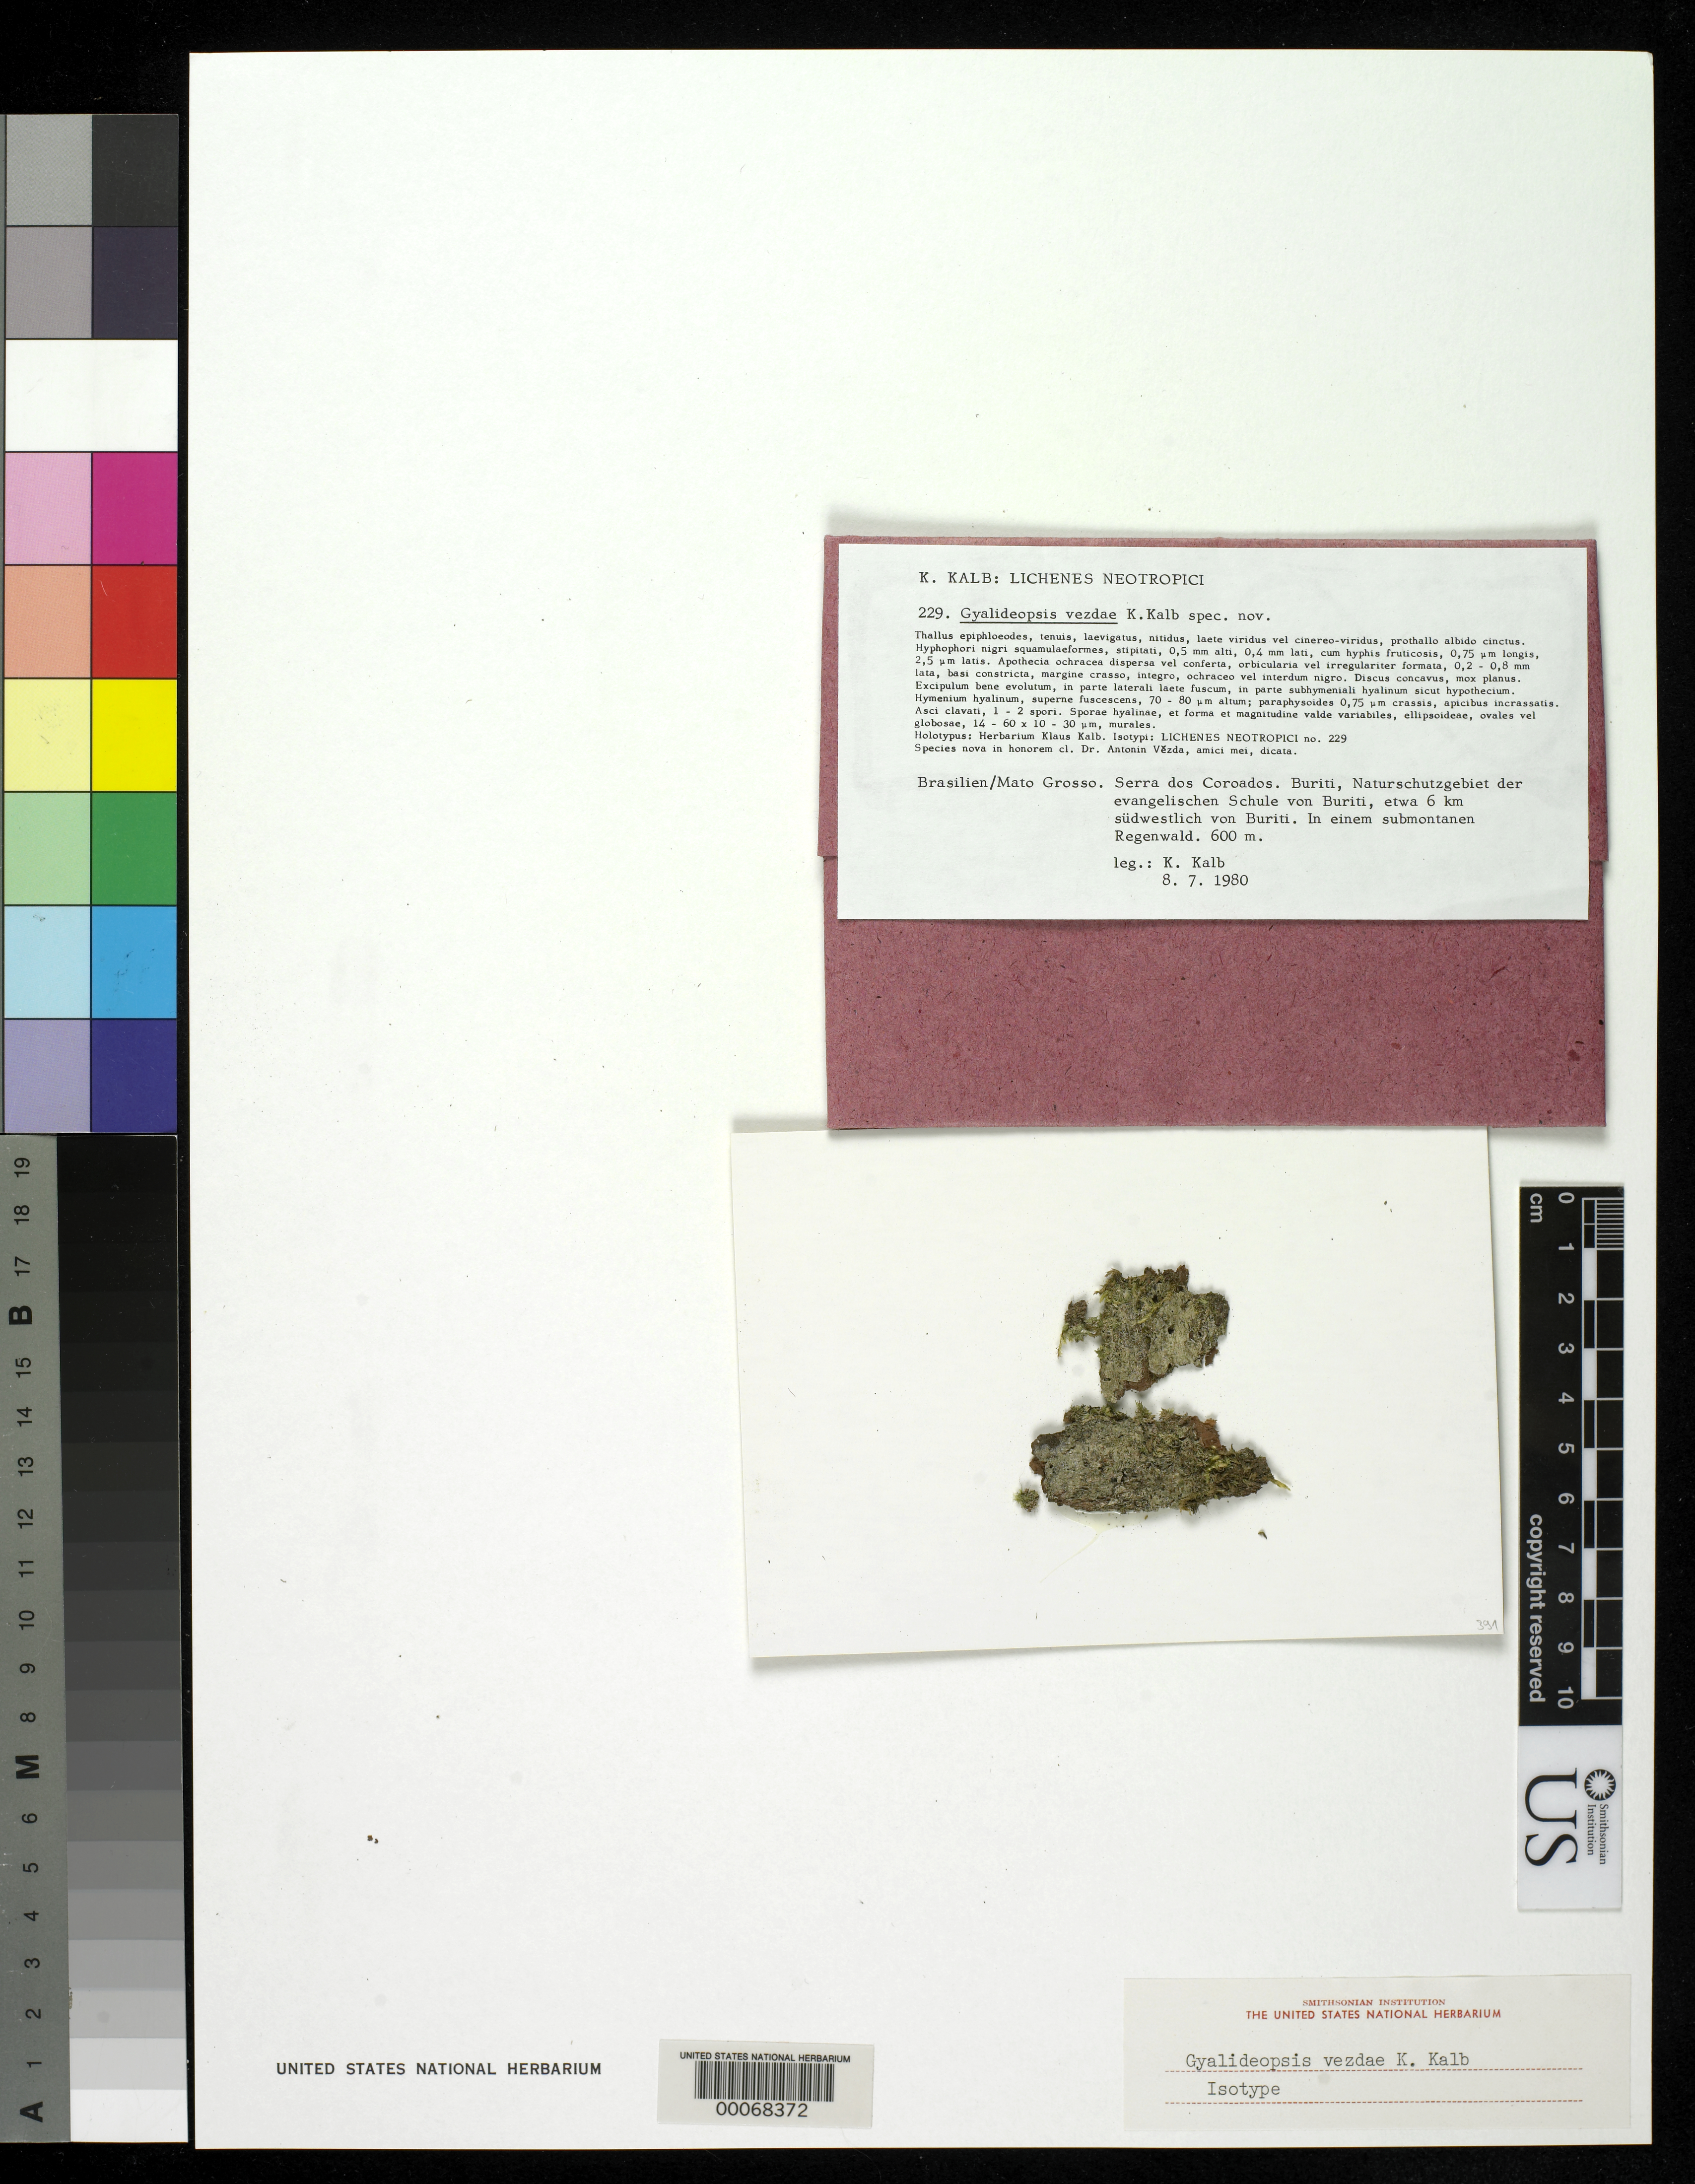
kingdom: Fungi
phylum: Ascomycota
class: Lecanoromycetes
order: Ostropales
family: Gomphillaceae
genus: Gyalideopsis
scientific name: Gyalideopsis vezdae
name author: Kalb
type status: Isotype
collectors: K. Kalb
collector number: Lich. Neotrop. 229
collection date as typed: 08 Jul 1980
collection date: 1980-07-08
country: Brazil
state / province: Mato Grosso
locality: Serrados Coroados, nature reserve of the evangelical school of Buriti, ca. 6 km SW of Buriti.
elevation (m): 600